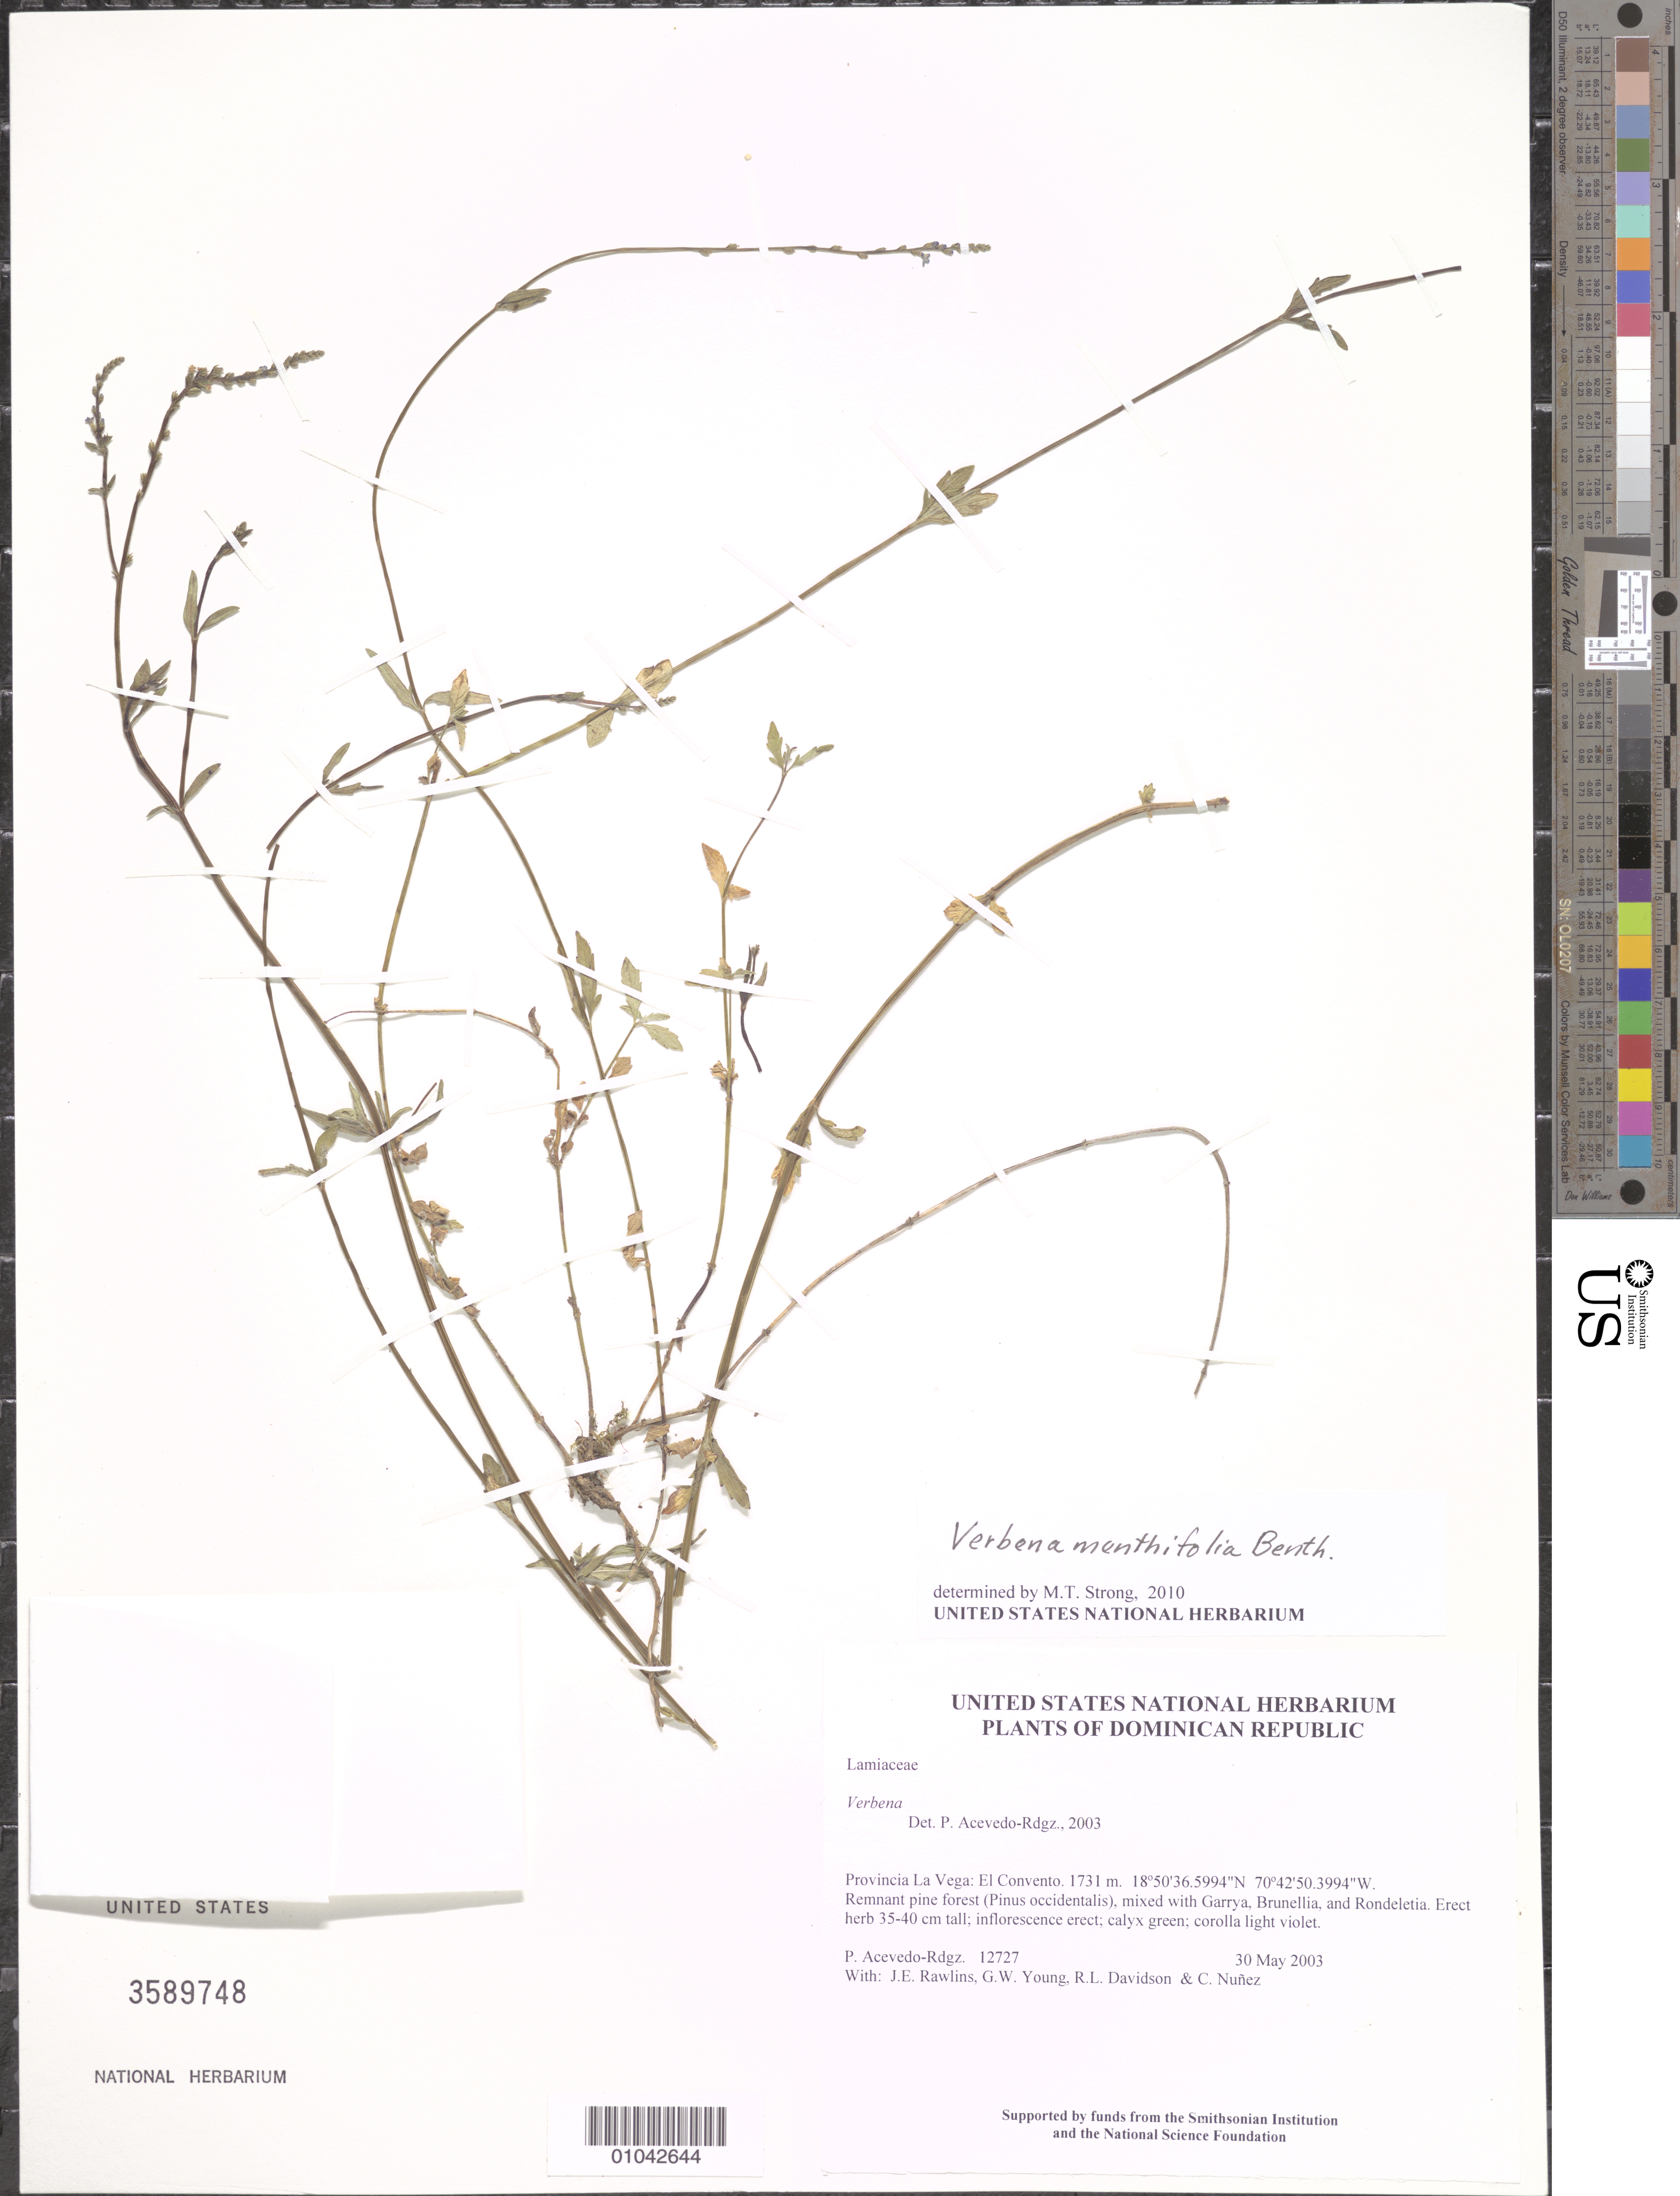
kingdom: Plantae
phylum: Tracheophyta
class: Magnoliopsida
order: Lamiales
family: Verbenaceae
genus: Verbena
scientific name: Verbena menthifolia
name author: Benth.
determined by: Strong, M. T., (US), Smithsonian Institution - National Museum of Natural History (UNITED STATES)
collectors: P. Acevedo-Rodr., J. Rawlins, G. Young, R. Davidson & C. Nunez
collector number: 12727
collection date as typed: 30 May 2003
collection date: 2003-05-30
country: Dominican Republic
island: Hispaniola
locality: Provincia La Vega: El Convento.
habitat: Remnant pine forest (Pinus occidentalis), mixed with Garrya, Brunellia, and Rondeletia.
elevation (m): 1731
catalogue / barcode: US 3589748